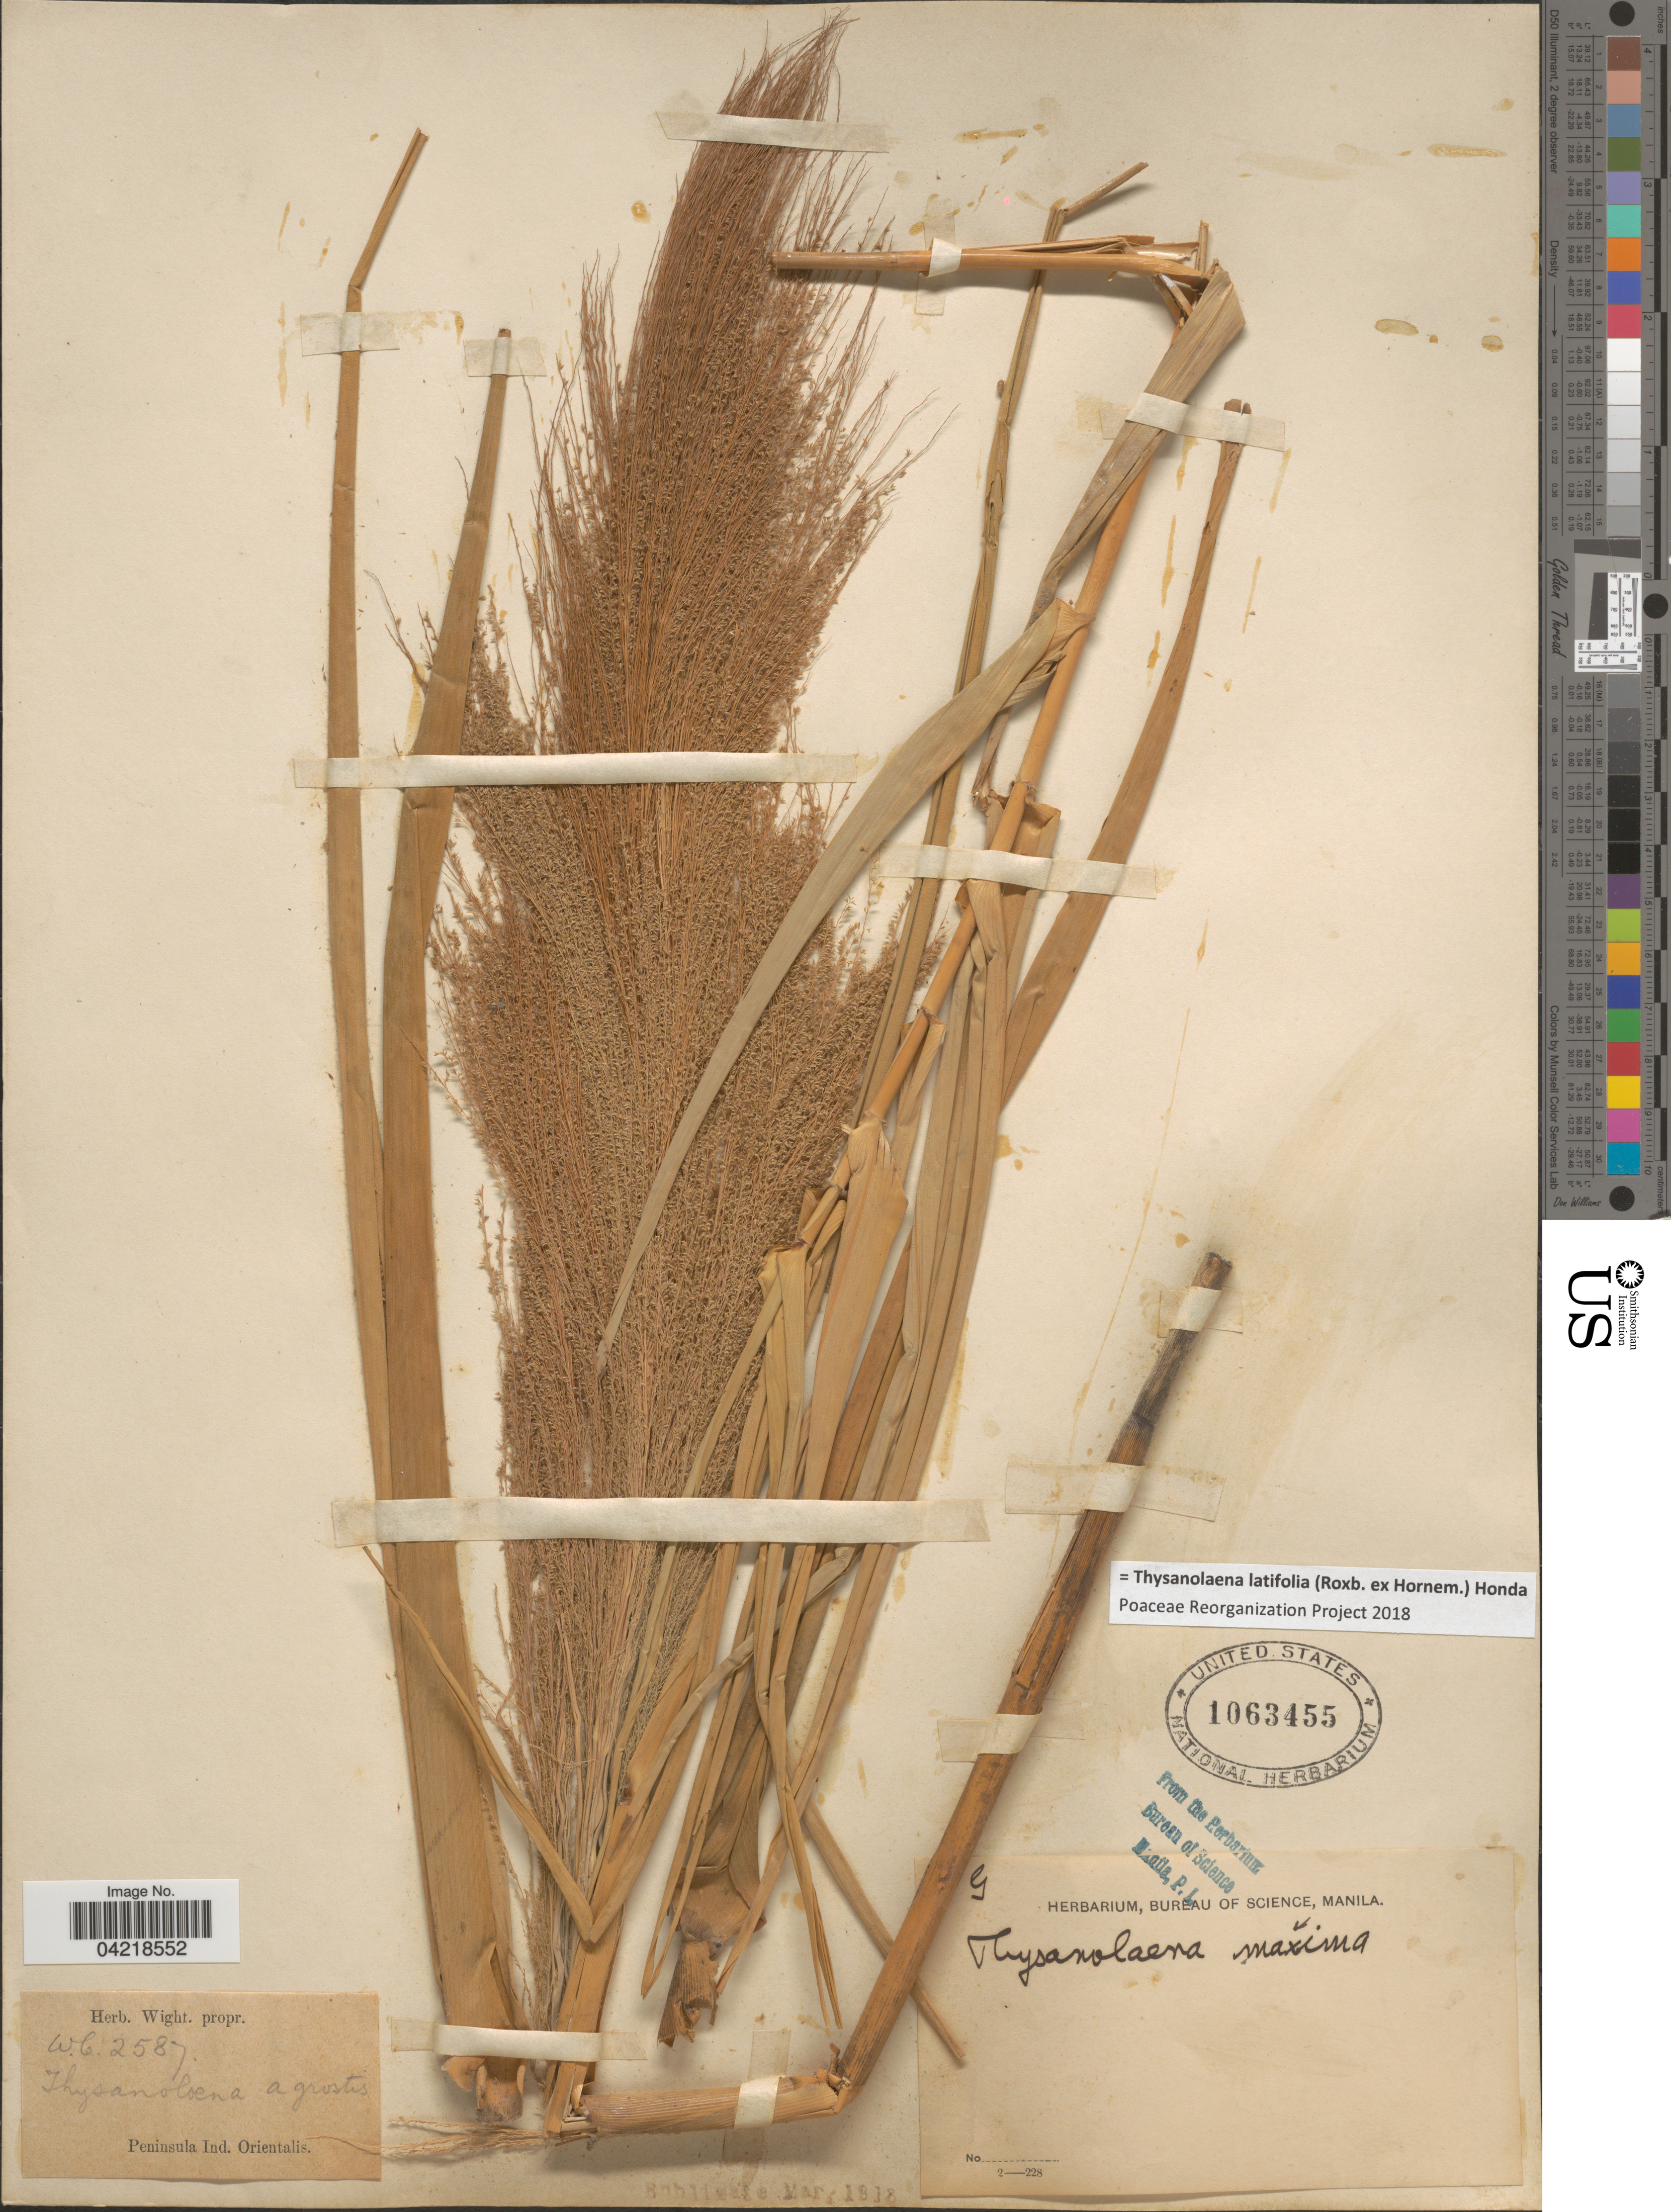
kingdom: Plantae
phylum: Tracheophyta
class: Liliopsida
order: Poales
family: Poaceae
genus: Thysanolaena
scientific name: Thysanolaena latifolia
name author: (Roxb. ex Hornem.) Honda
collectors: ex Herb. Wight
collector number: W.C.2587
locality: Peninsula Ind. Orientalis.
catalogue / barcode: US 1063455